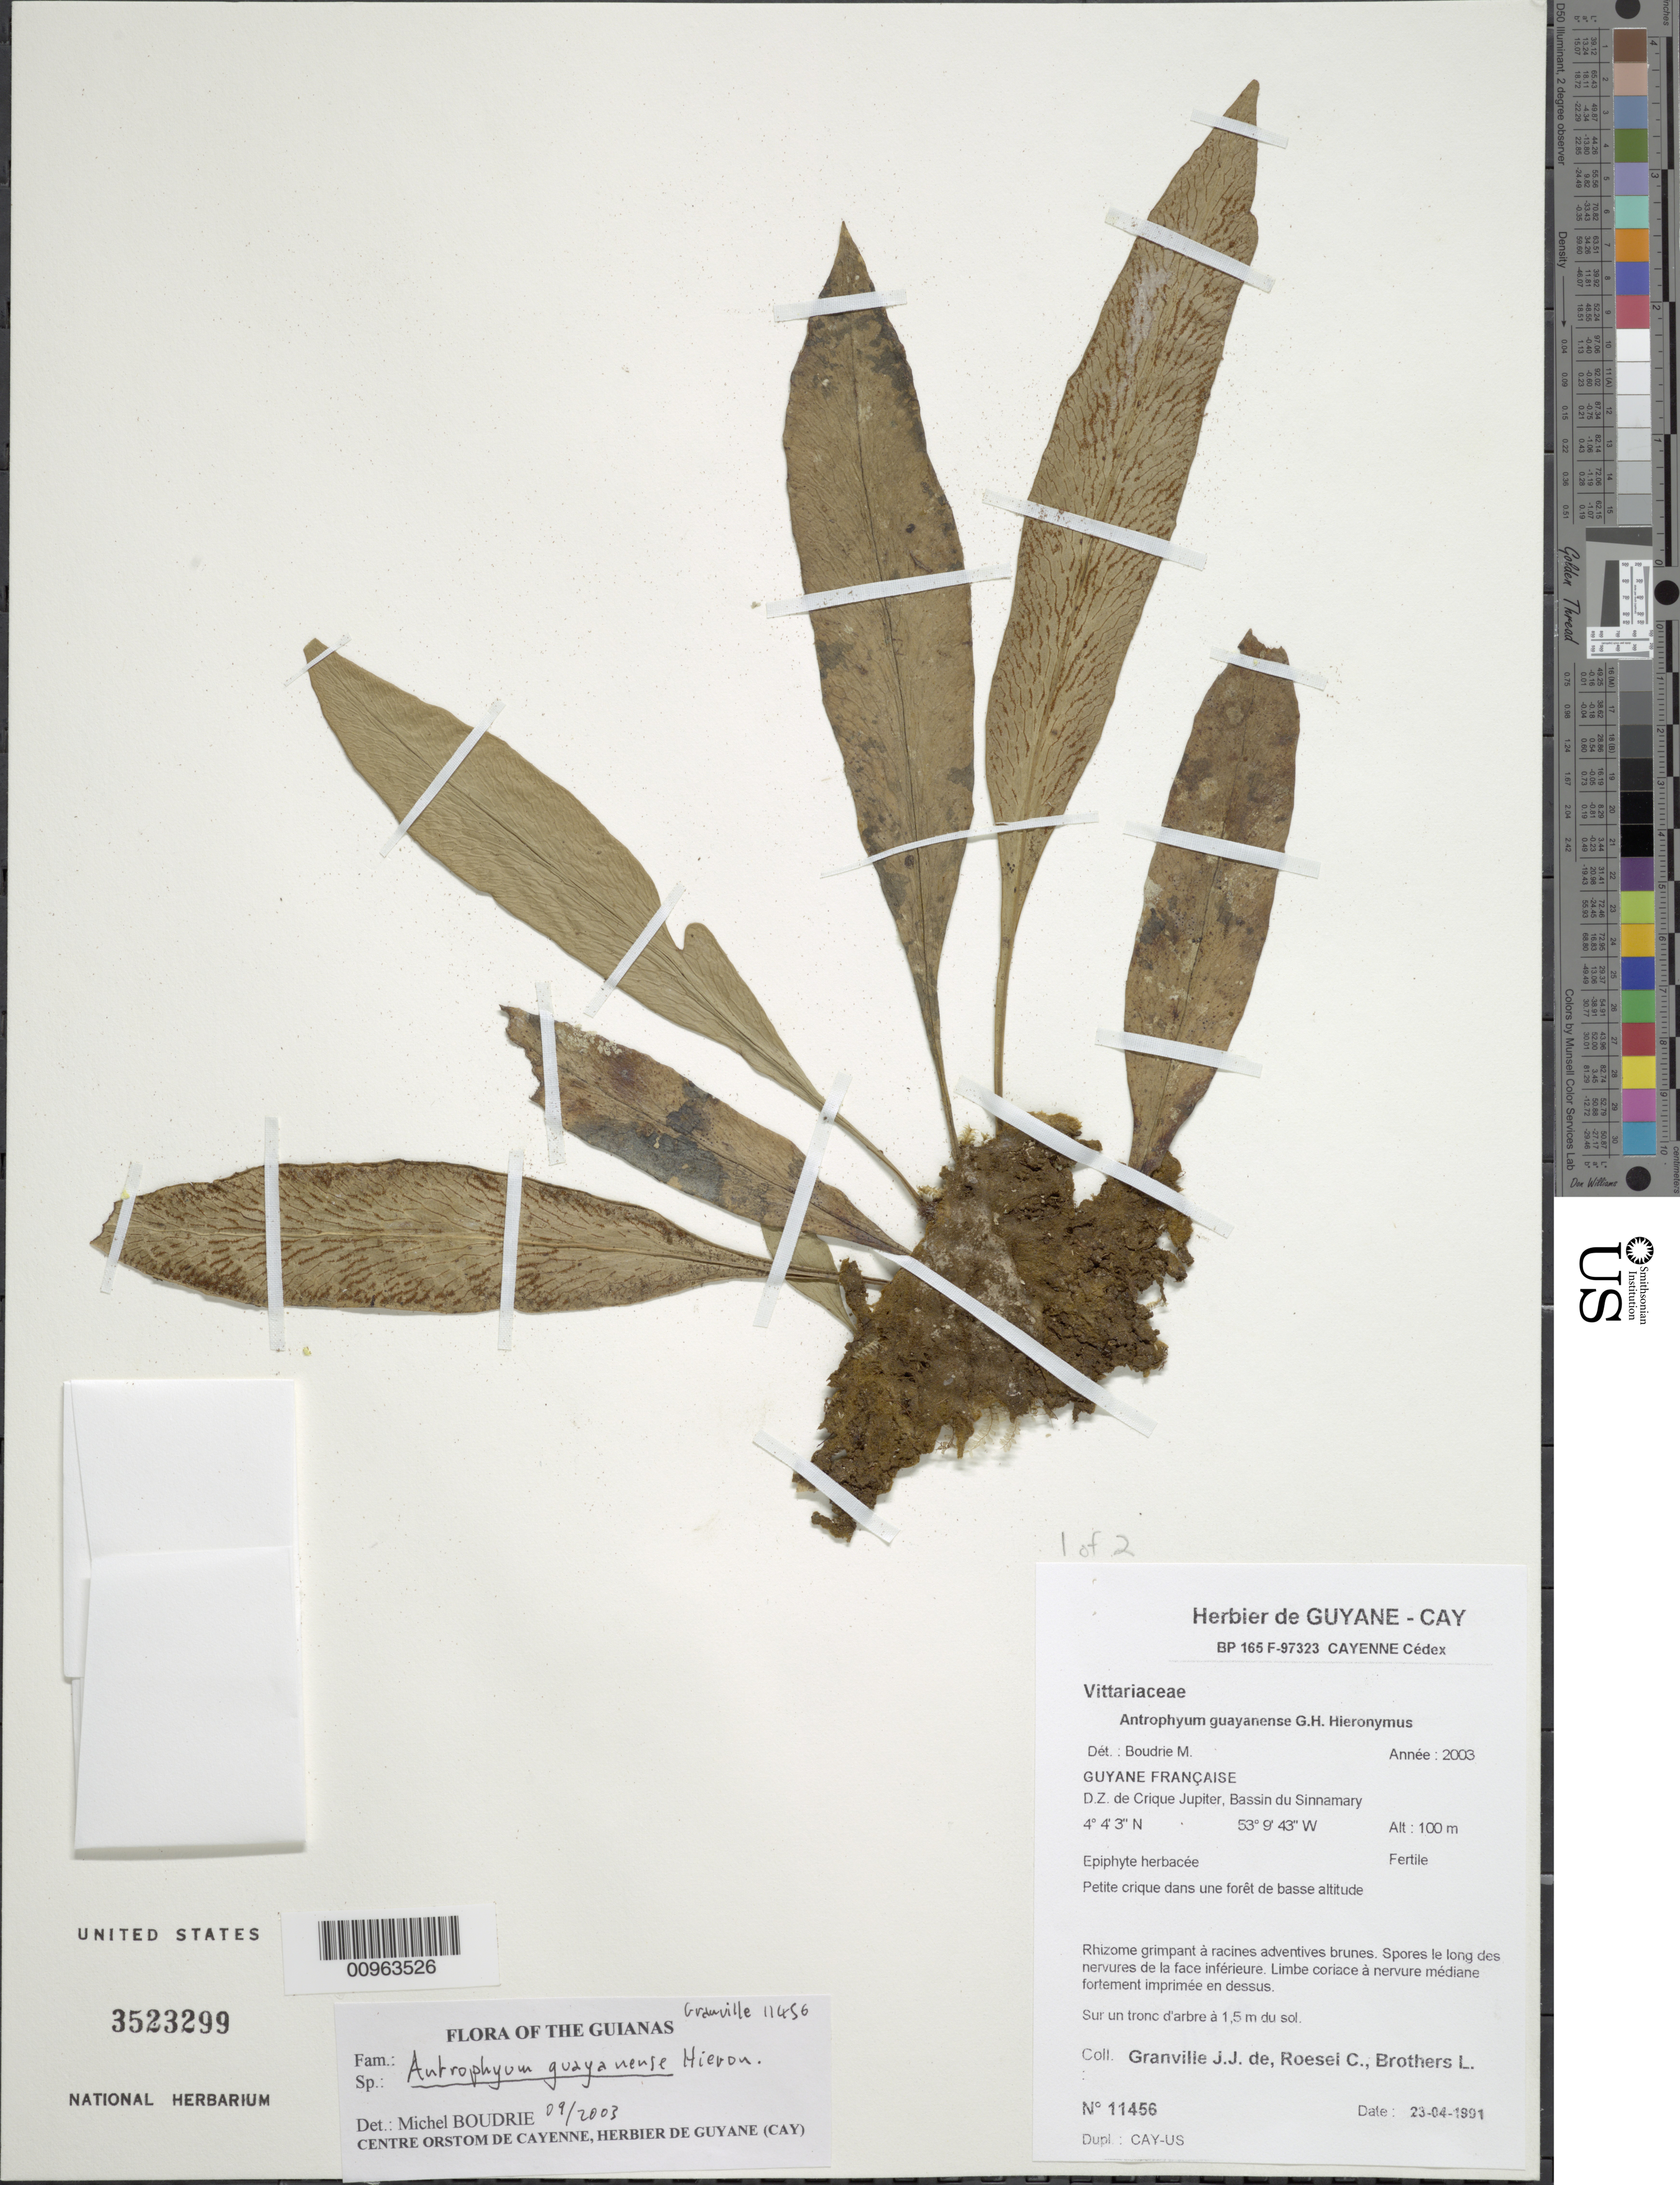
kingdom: Plantae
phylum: Tracheophyta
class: Polypodiopsida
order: Polypodiales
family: Pteridaceae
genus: Polytaenium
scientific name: Polytaenium guayanense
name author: (Hieron.) Alston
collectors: J.-J. de Granville, C. S. Roesel & L. Brothers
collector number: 11456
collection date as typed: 23-Apr-91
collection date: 1991-04-23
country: French Guiana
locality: D.Z. de Crique Jupiter, Bassin du Sinnamary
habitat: Petite crique dans une foret de basse altitude. Sur un tronc d'arbre a 1.5m du sol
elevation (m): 100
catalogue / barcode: US 3523299